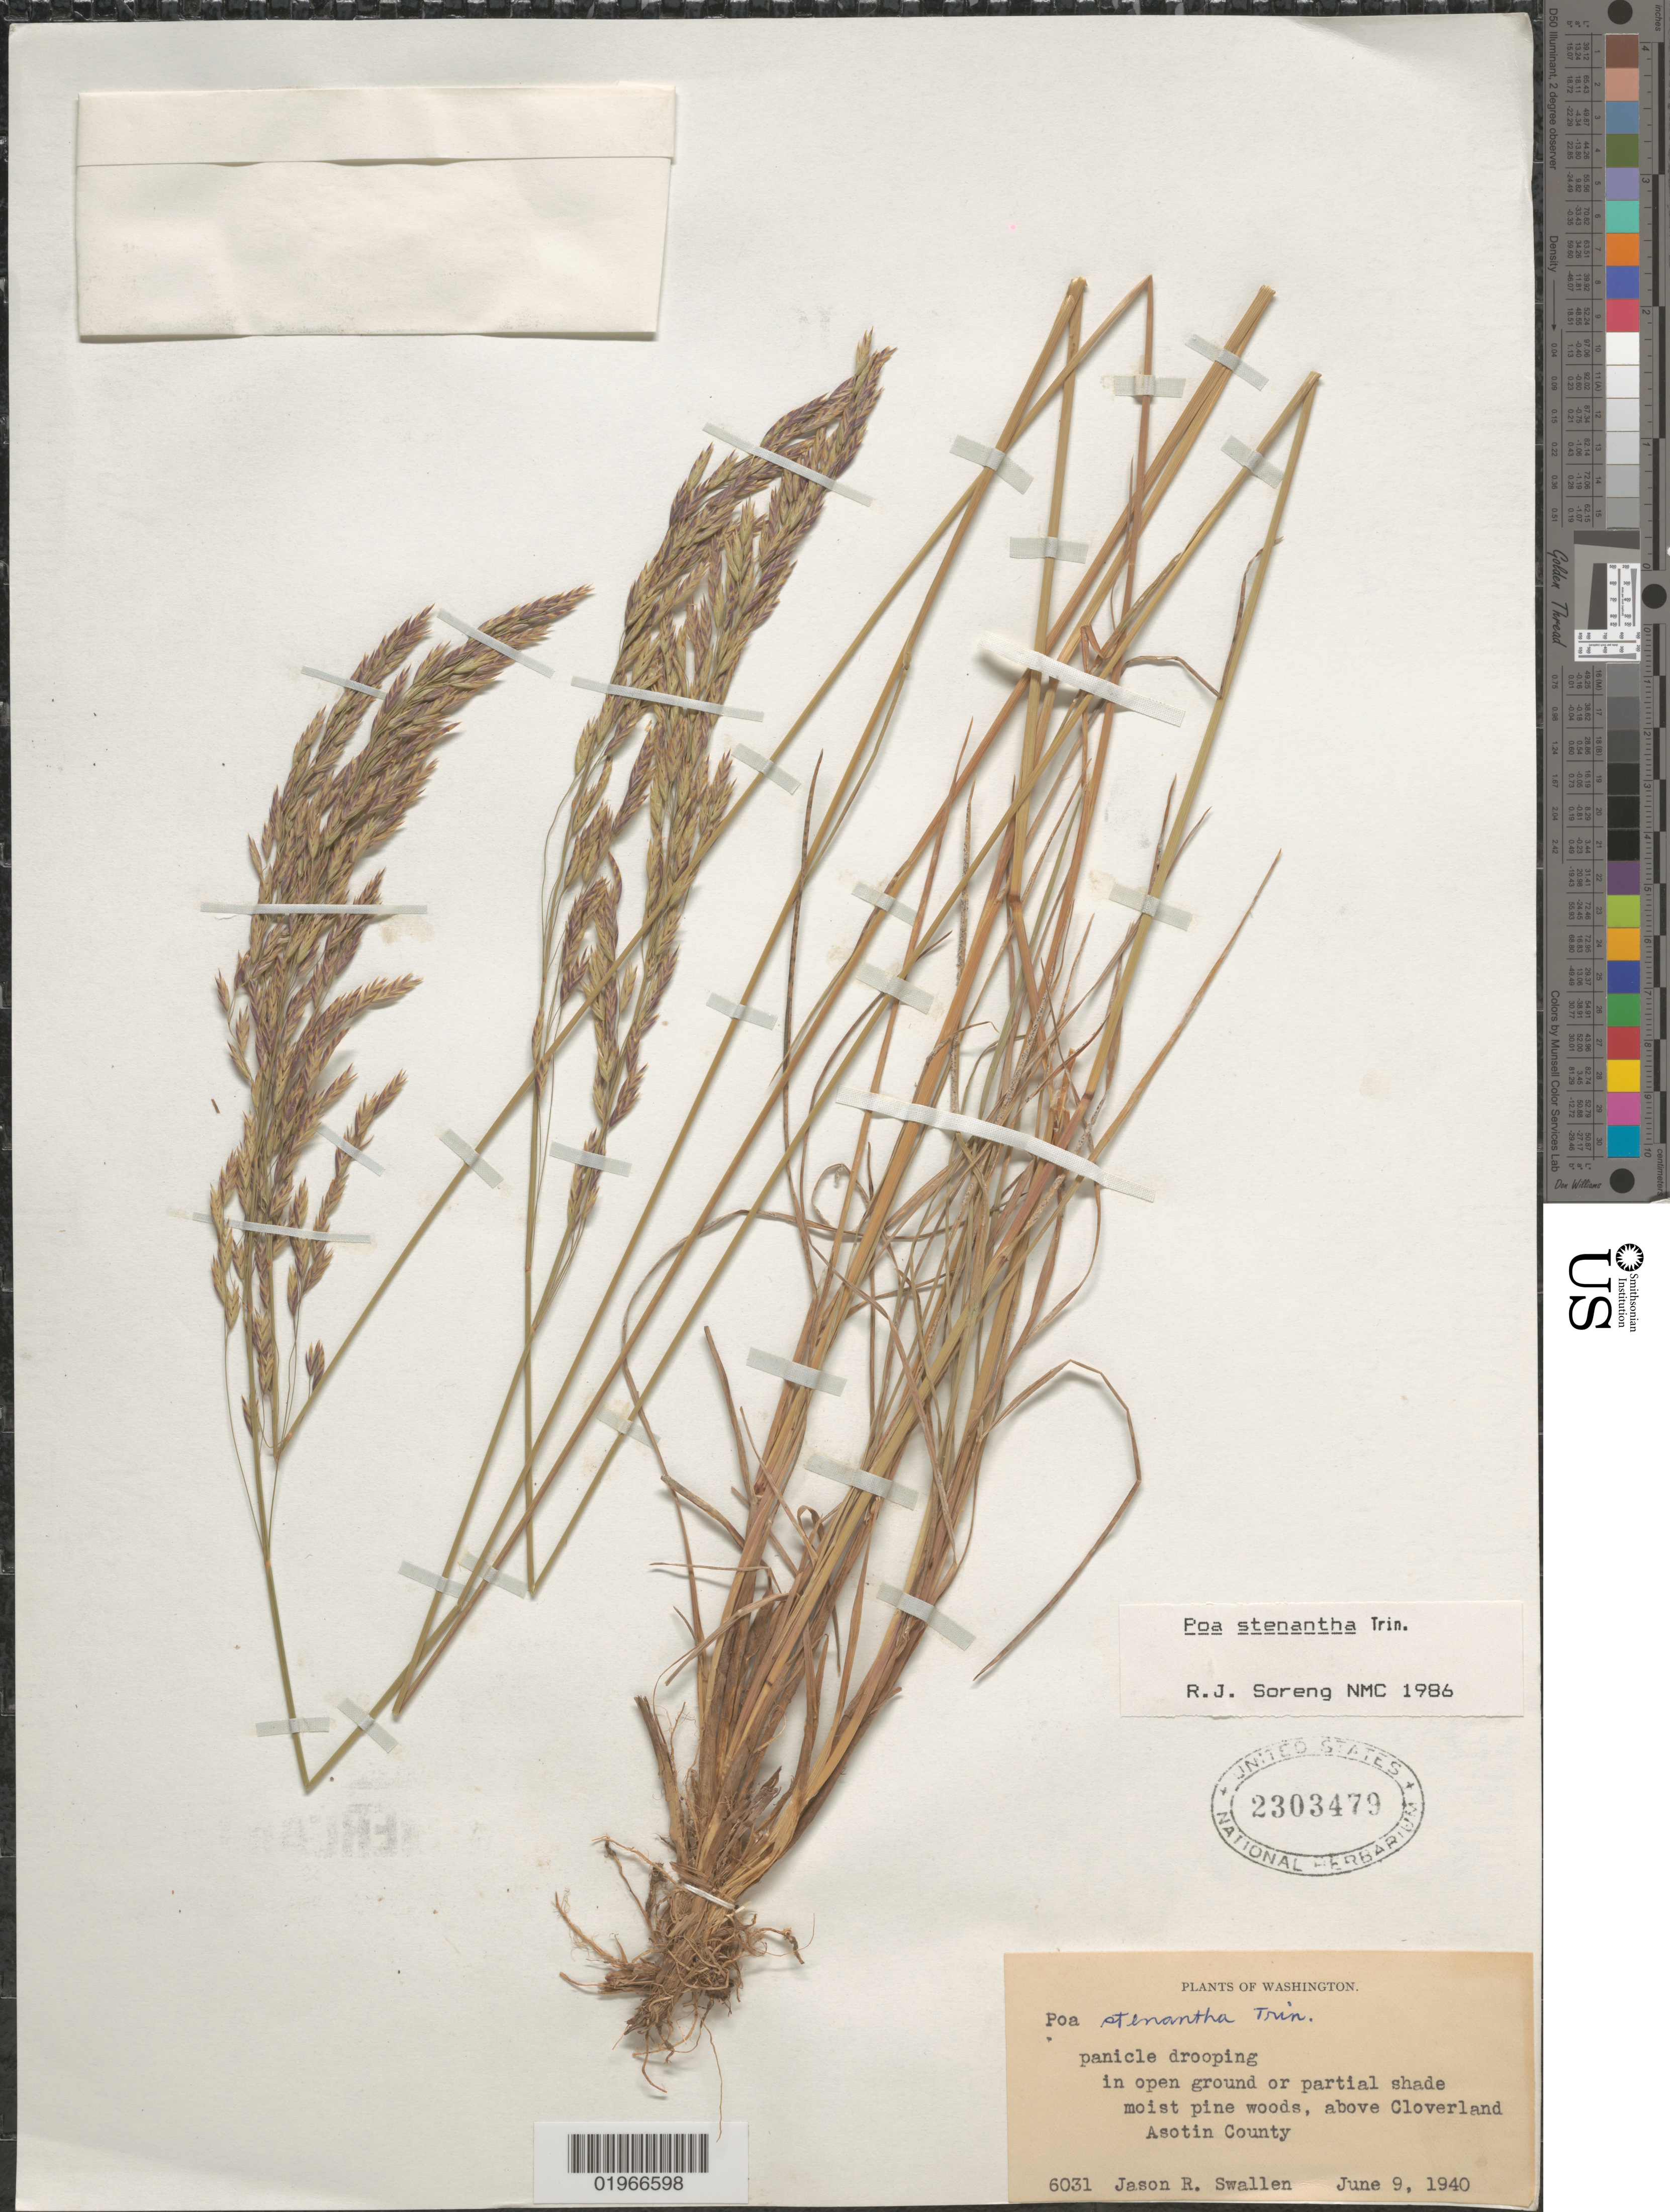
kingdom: Plantae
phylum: Tracheophyta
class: Liliopsida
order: Poales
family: Poaceae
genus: Poa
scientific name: Poa stenantha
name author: Trin.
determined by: Soreng, Robert J., Research Associate (BOT), Smithsonian Institution - National Museum of Natural History (UNITED STATES)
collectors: J. R. Swallen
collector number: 6031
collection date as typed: June 9, 1940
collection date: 1940-06-09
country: United States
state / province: Washington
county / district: Asotin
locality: in open ground of partial shade moist pine woods, above Cloverland Asotin County.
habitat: In open ground or partial shade moist pine woods.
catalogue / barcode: US 2303479